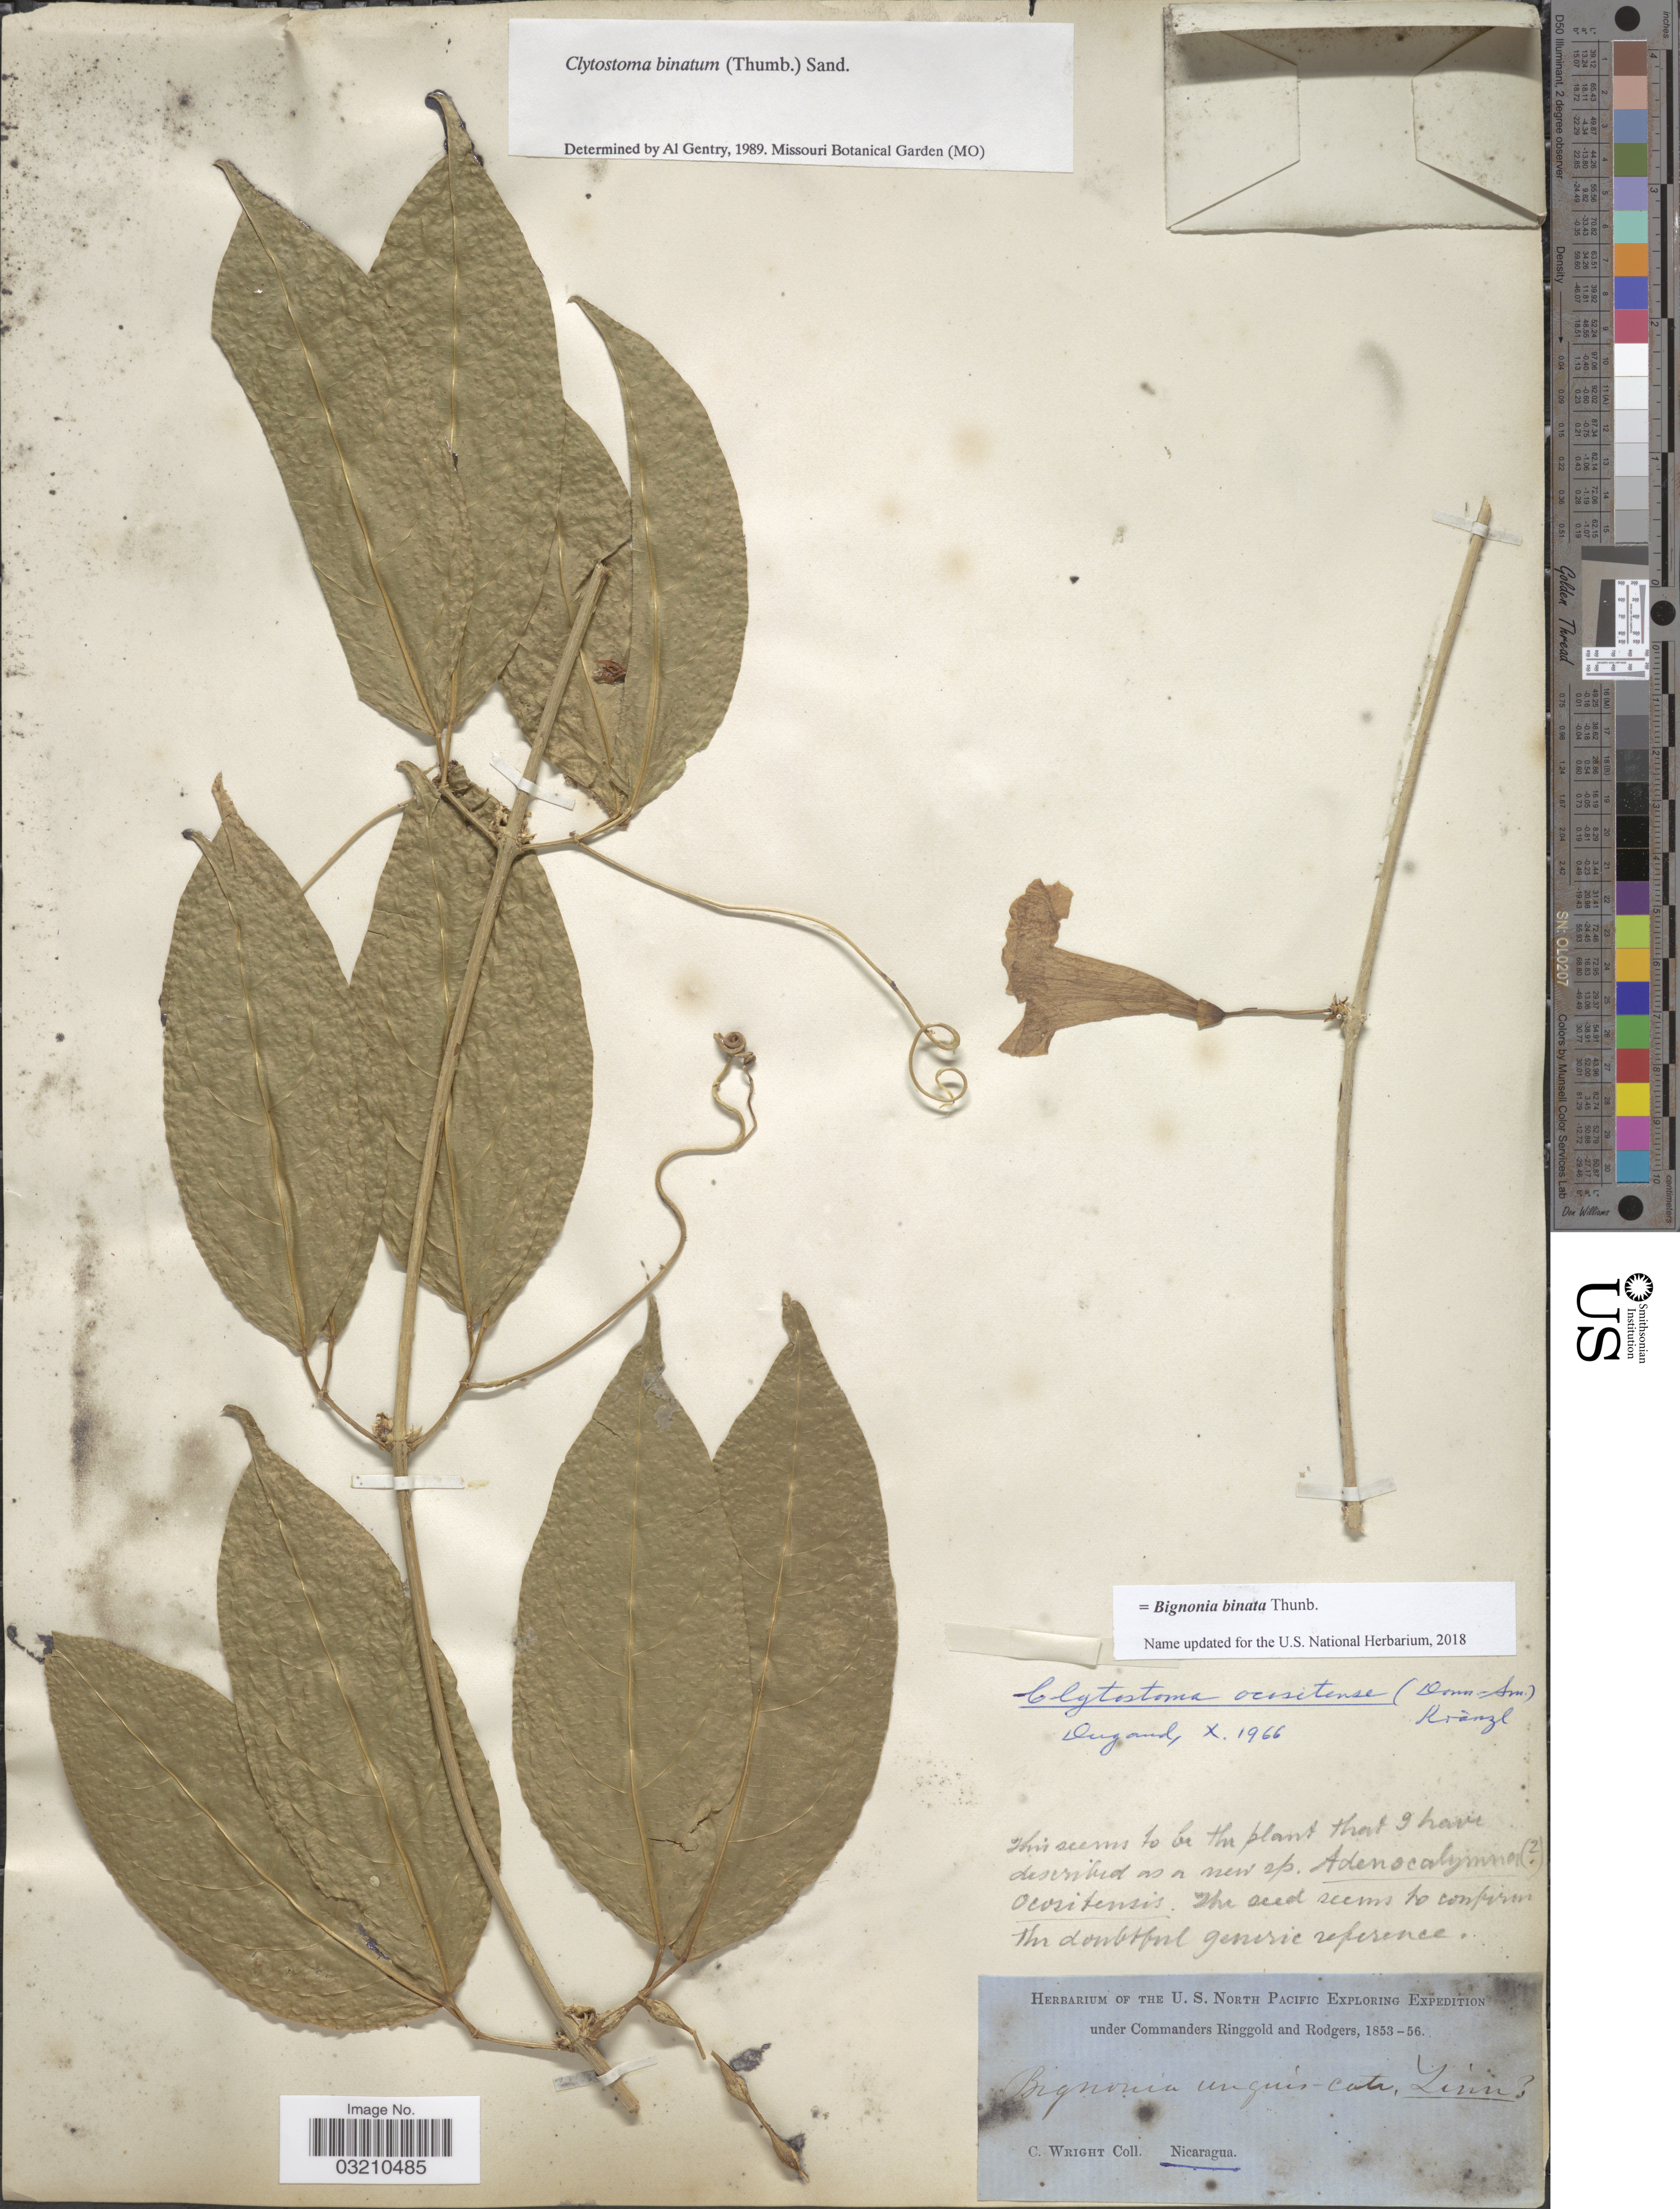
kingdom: Plantae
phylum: Tracheophyta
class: Magnoliopsida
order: Lamiales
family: Bignoniaceae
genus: Bignonia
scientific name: Bignonia binata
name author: Thunb.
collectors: C. Wright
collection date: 1853/1856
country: Nicaragua